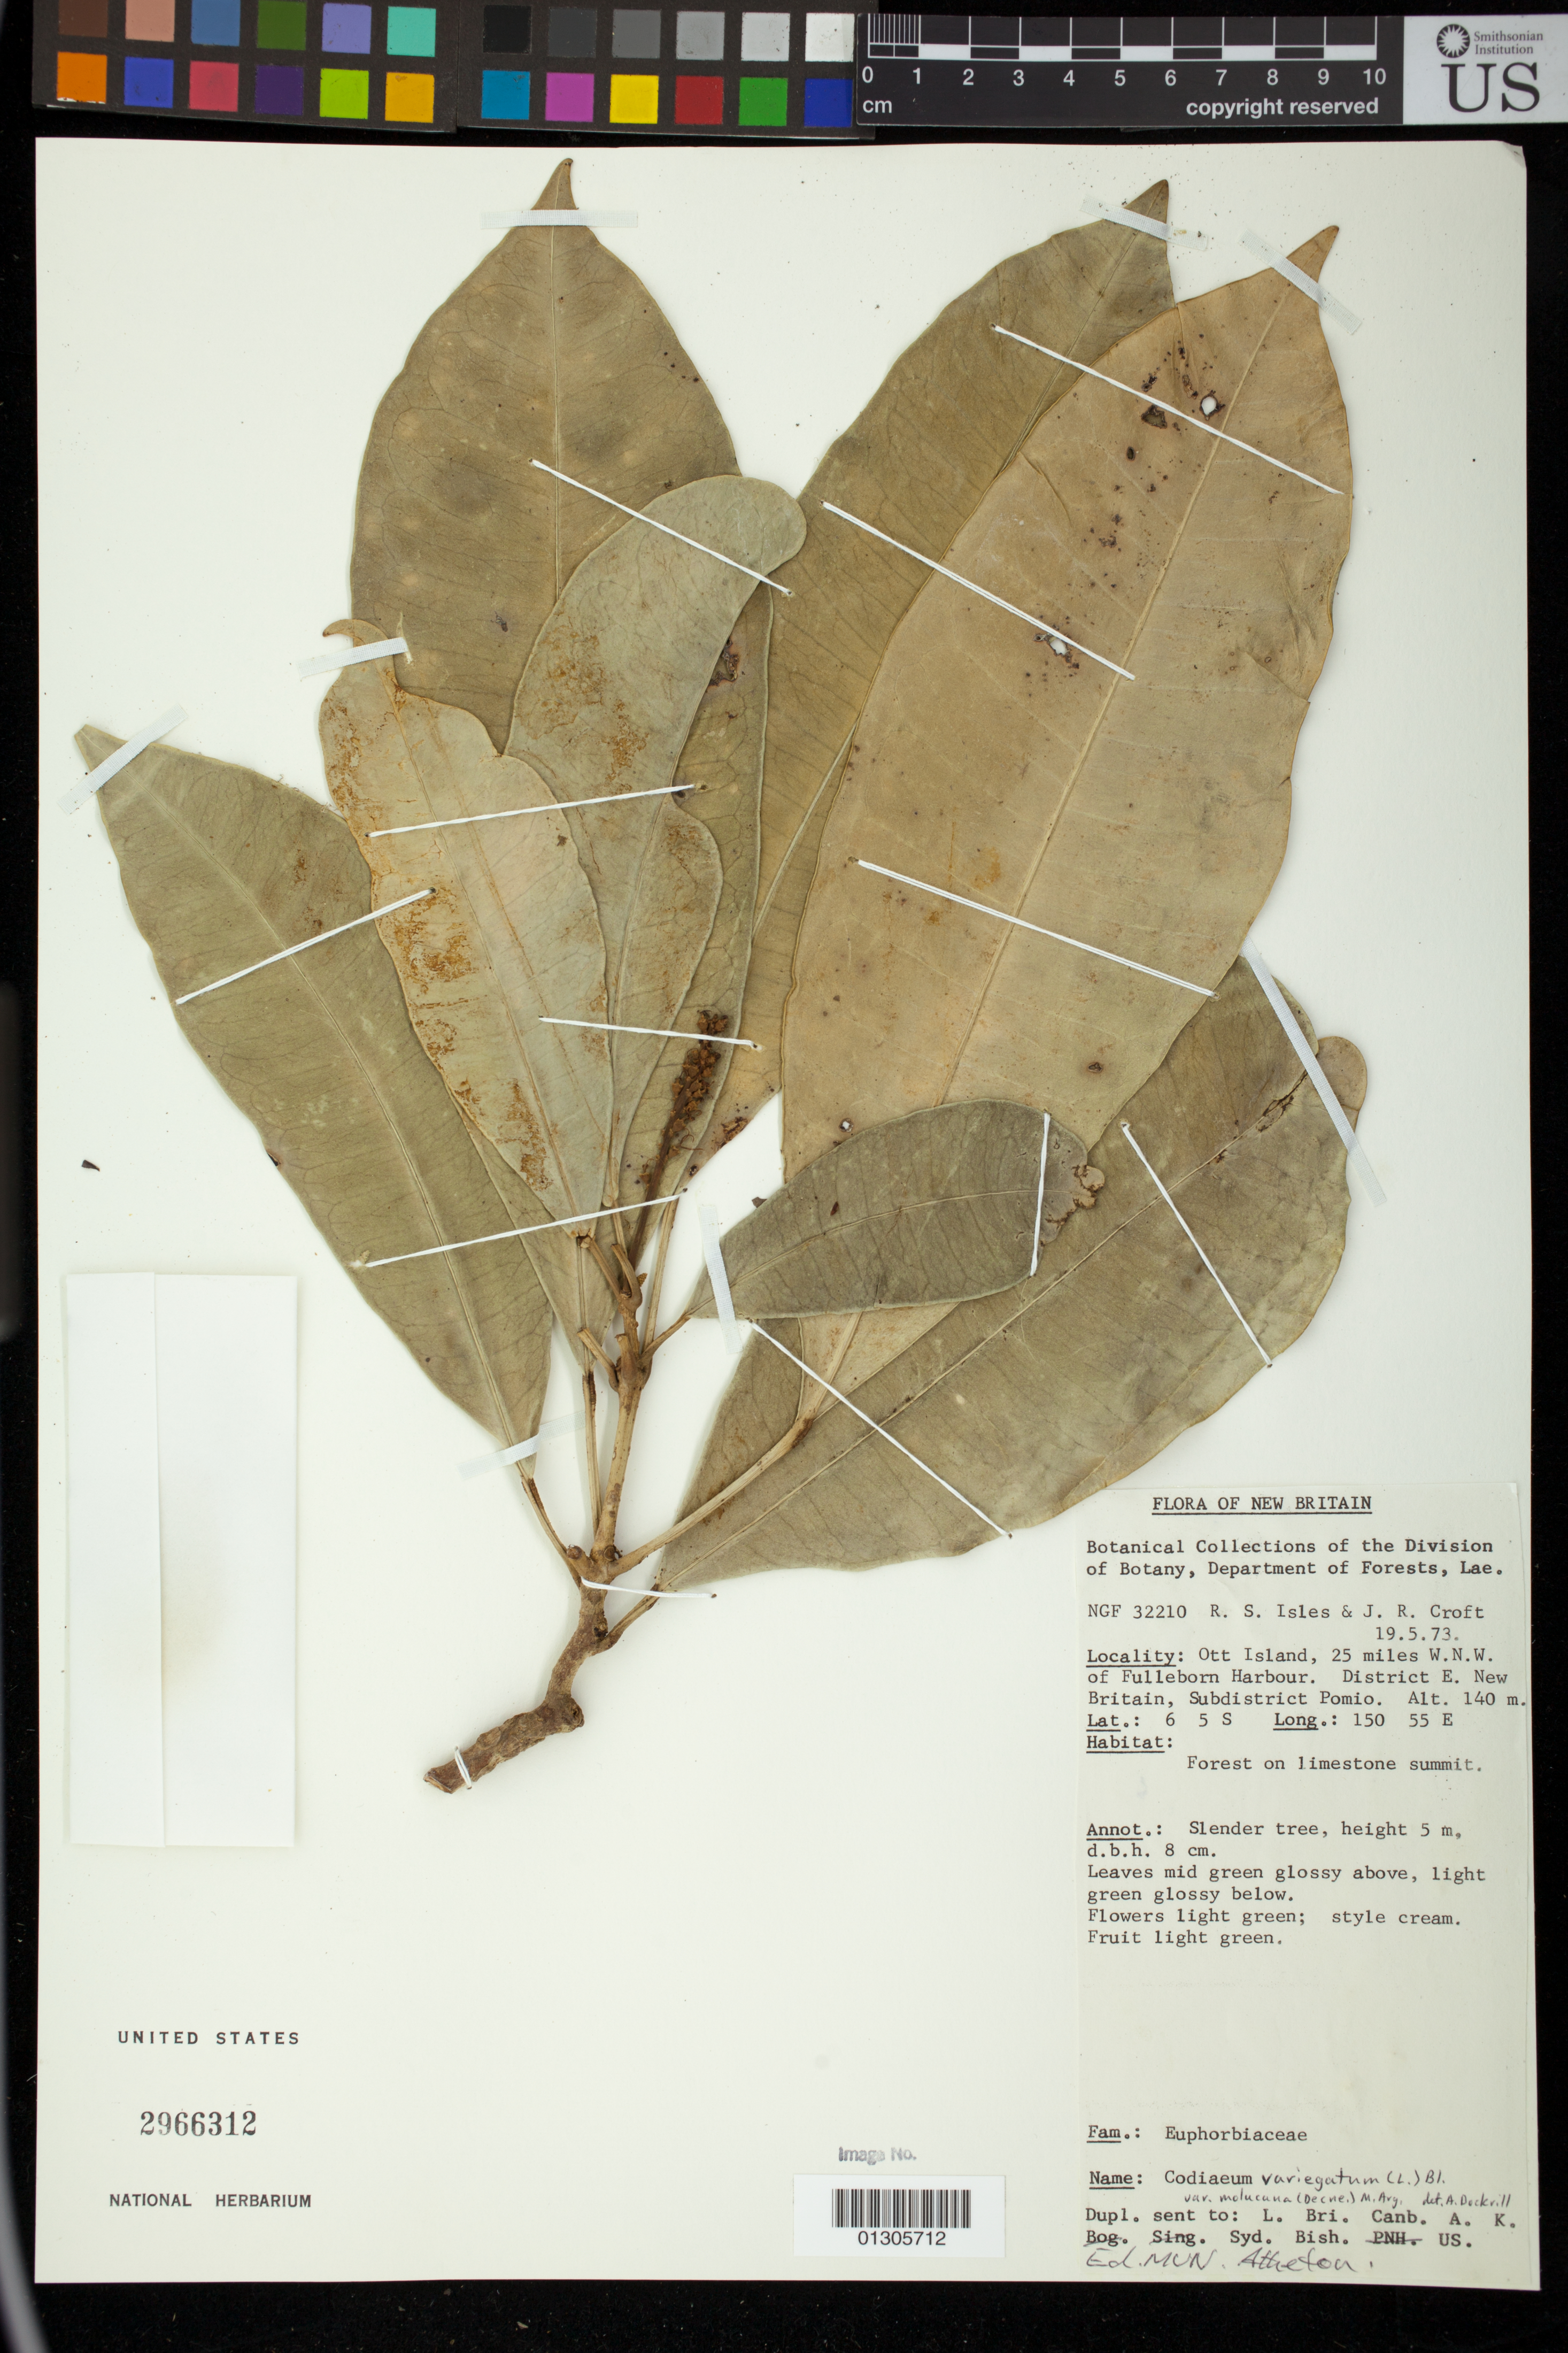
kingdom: Plantae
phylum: Tracheophyta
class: Magnoliopsida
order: Malpighiales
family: Euphorbiaceae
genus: Codiaeum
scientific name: Codiaeum variegatum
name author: (L.) Rumph. ex A. Juss.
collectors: R. Isles & J. R. Croft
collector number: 32210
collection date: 1973-05-19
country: Papua New Guinea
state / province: East New Britain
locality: Ott Island, 25 miles W.N.W. of Fulleborn Harbour. District E. New Britain. Subdistrict Pomio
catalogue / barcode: US 2966312